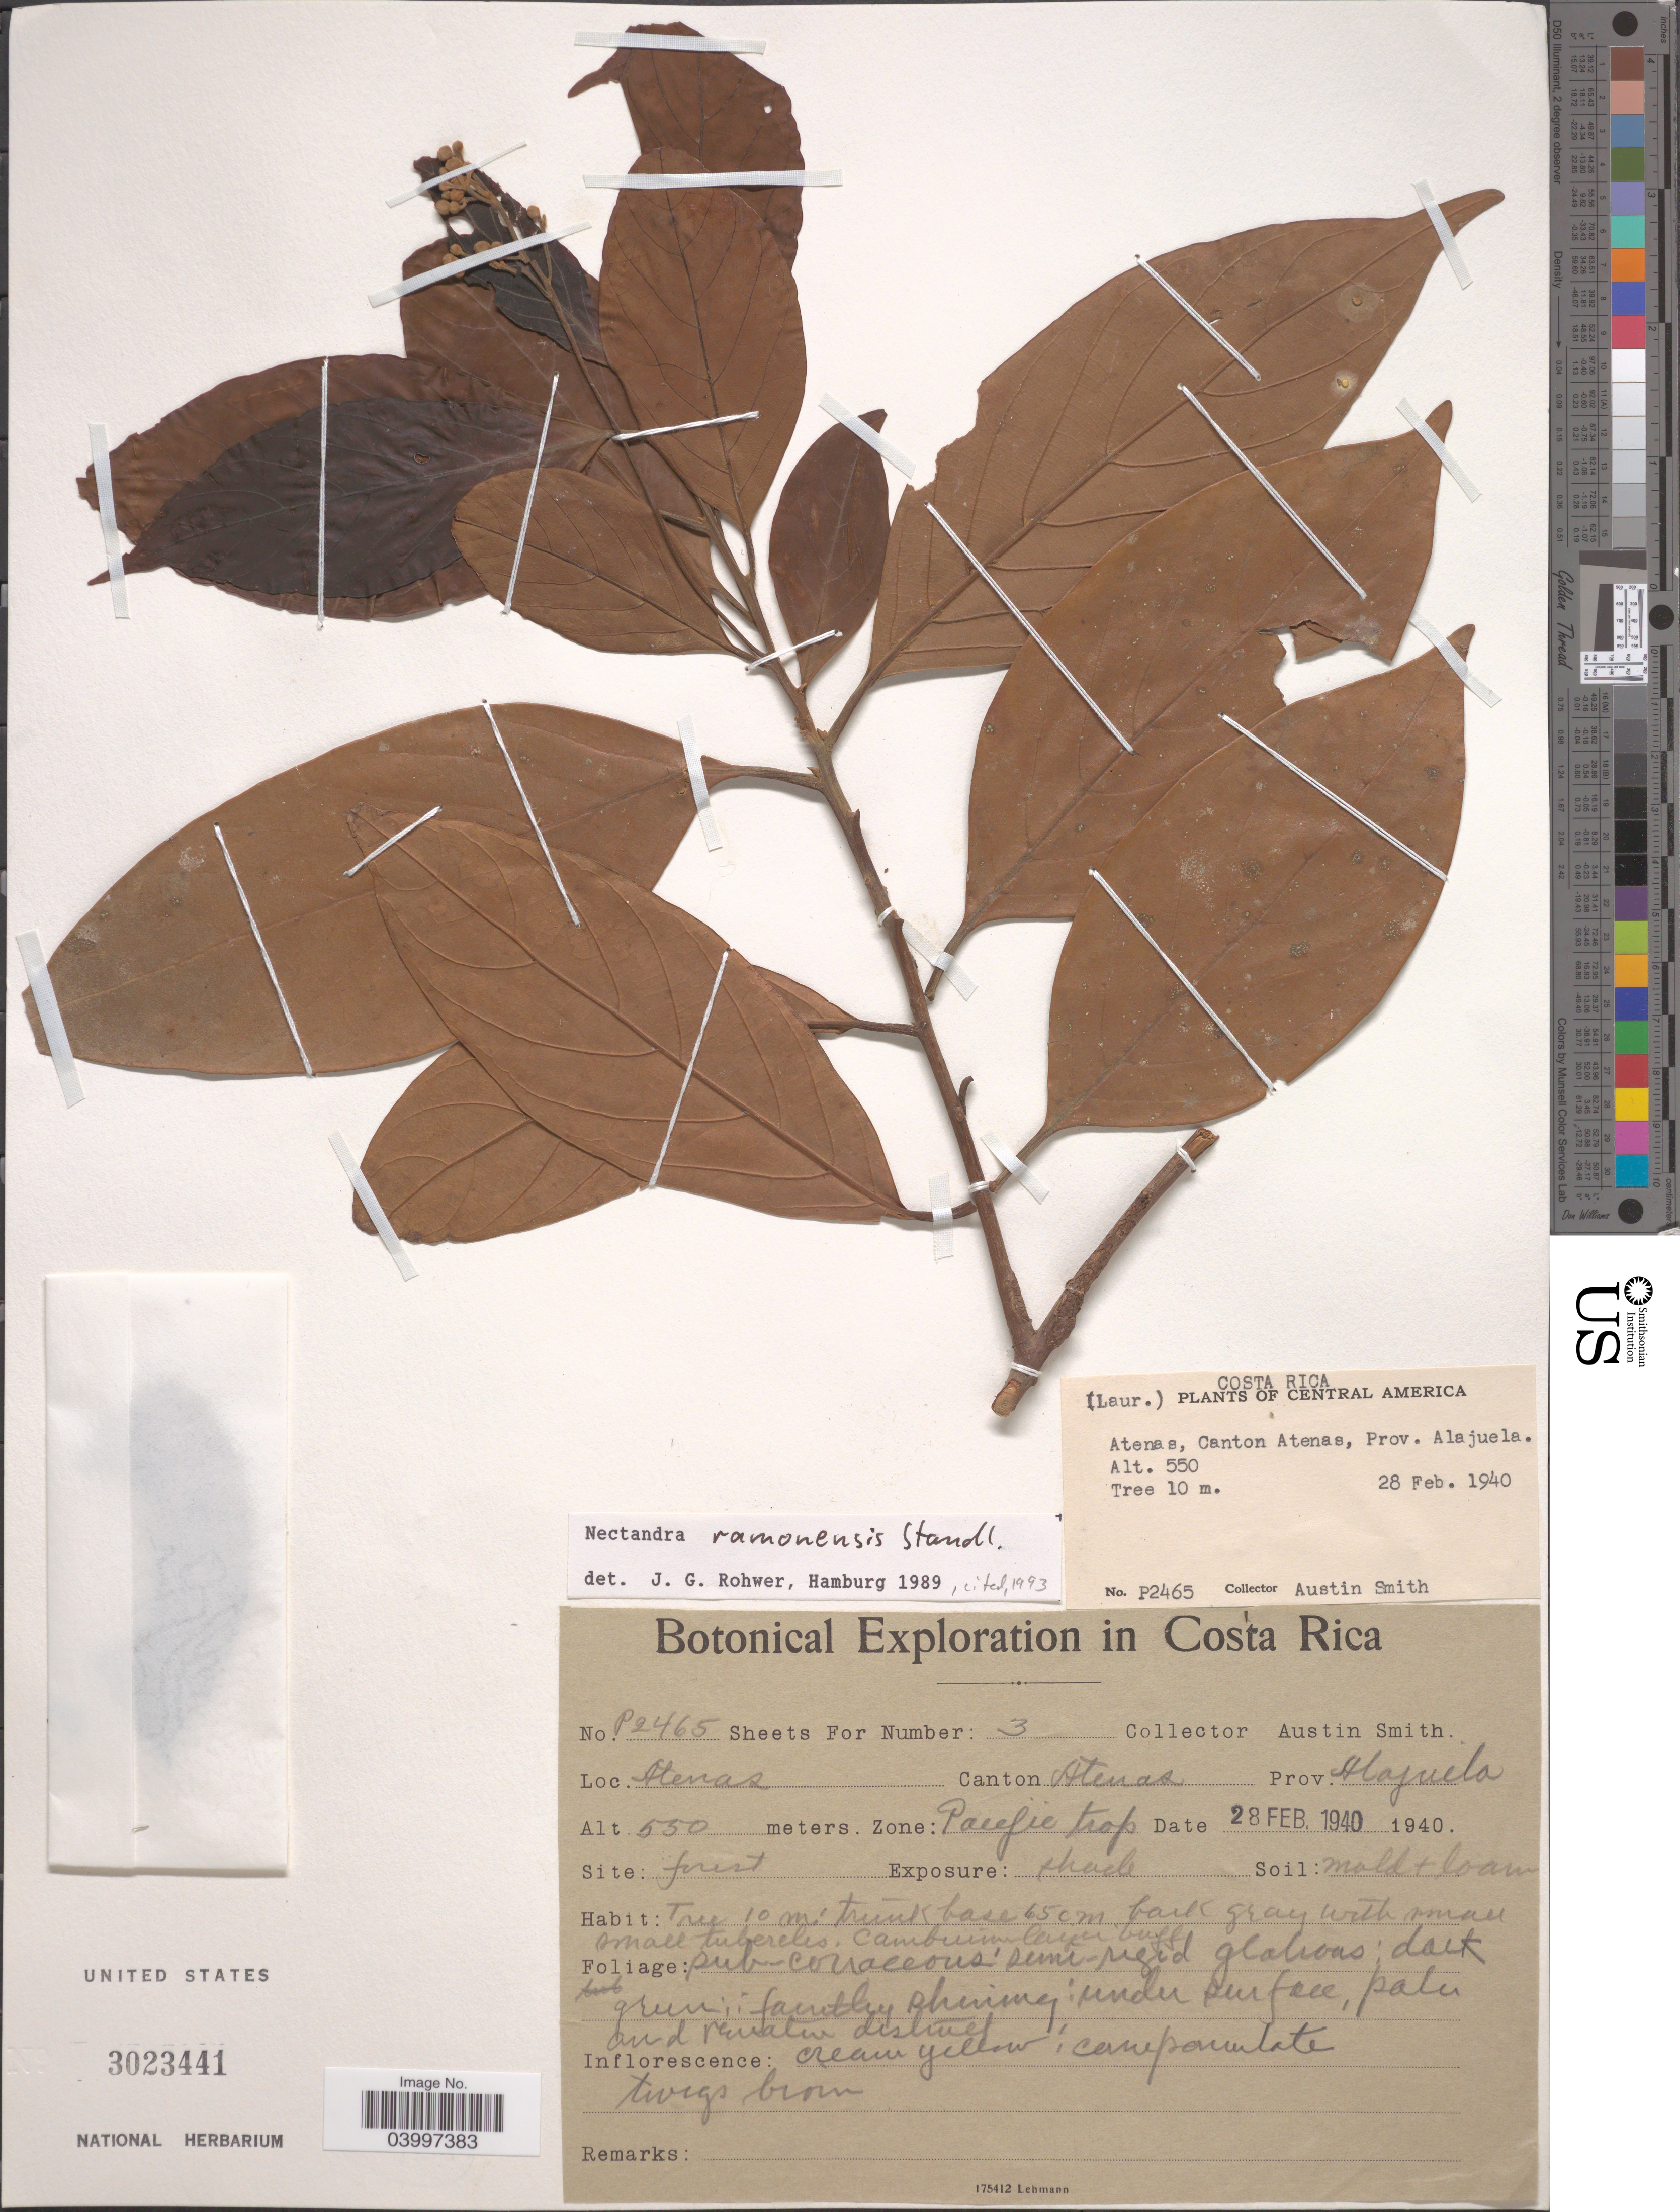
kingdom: Plantae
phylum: Tracheophyta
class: Magnoliopsida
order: Laurales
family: Lauraceae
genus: Nectandra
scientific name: Nectandra ramonensis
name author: Standl.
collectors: Aust P. Smith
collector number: P2465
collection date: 1940-02-28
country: Costa Rica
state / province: Alajuela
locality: Atenas, Canton Atenas. Zone: Pacific trop.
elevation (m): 550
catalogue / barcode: US 3023441